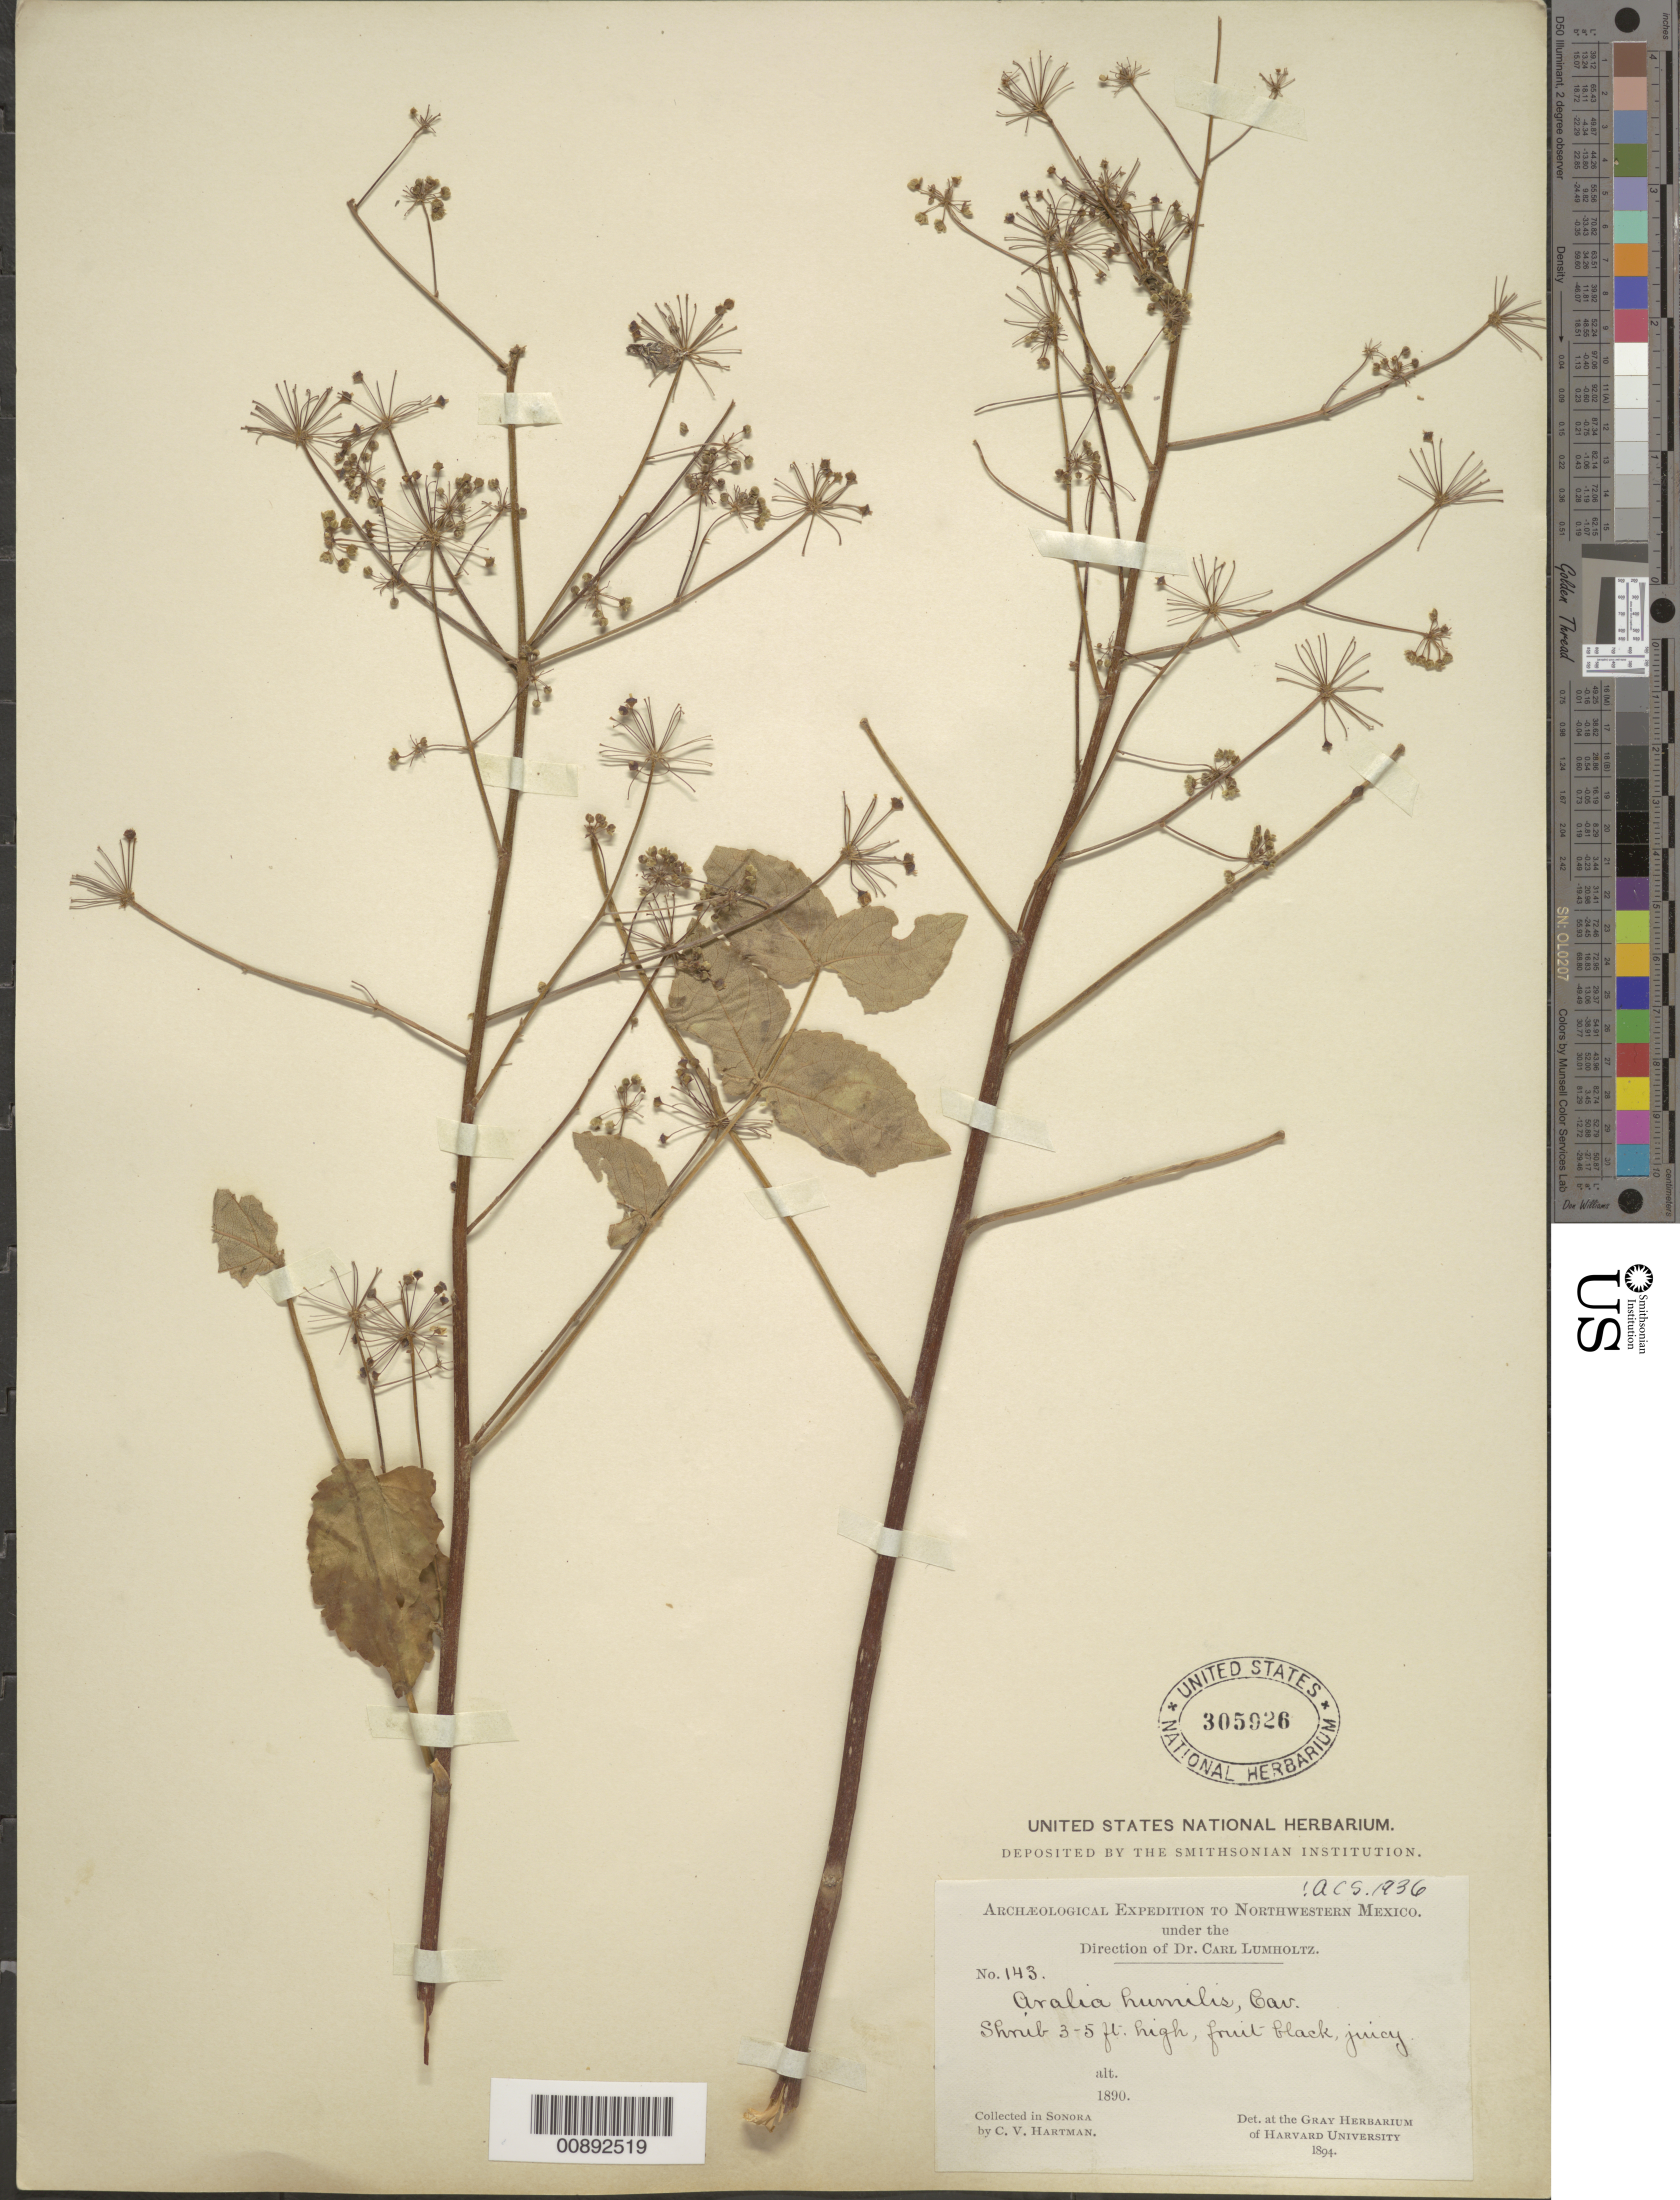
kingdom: Plantae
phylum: Tracheophyta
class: Magnoliopsida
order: Apiales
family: Araliaceae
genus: Aralia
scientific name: Aralia humilis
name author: Cav.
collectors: C. V. Hartman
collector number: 143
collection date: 1890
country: Mexico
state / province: Sonora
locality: Northwestern Mexico, Sonora.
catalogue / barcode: US 305926